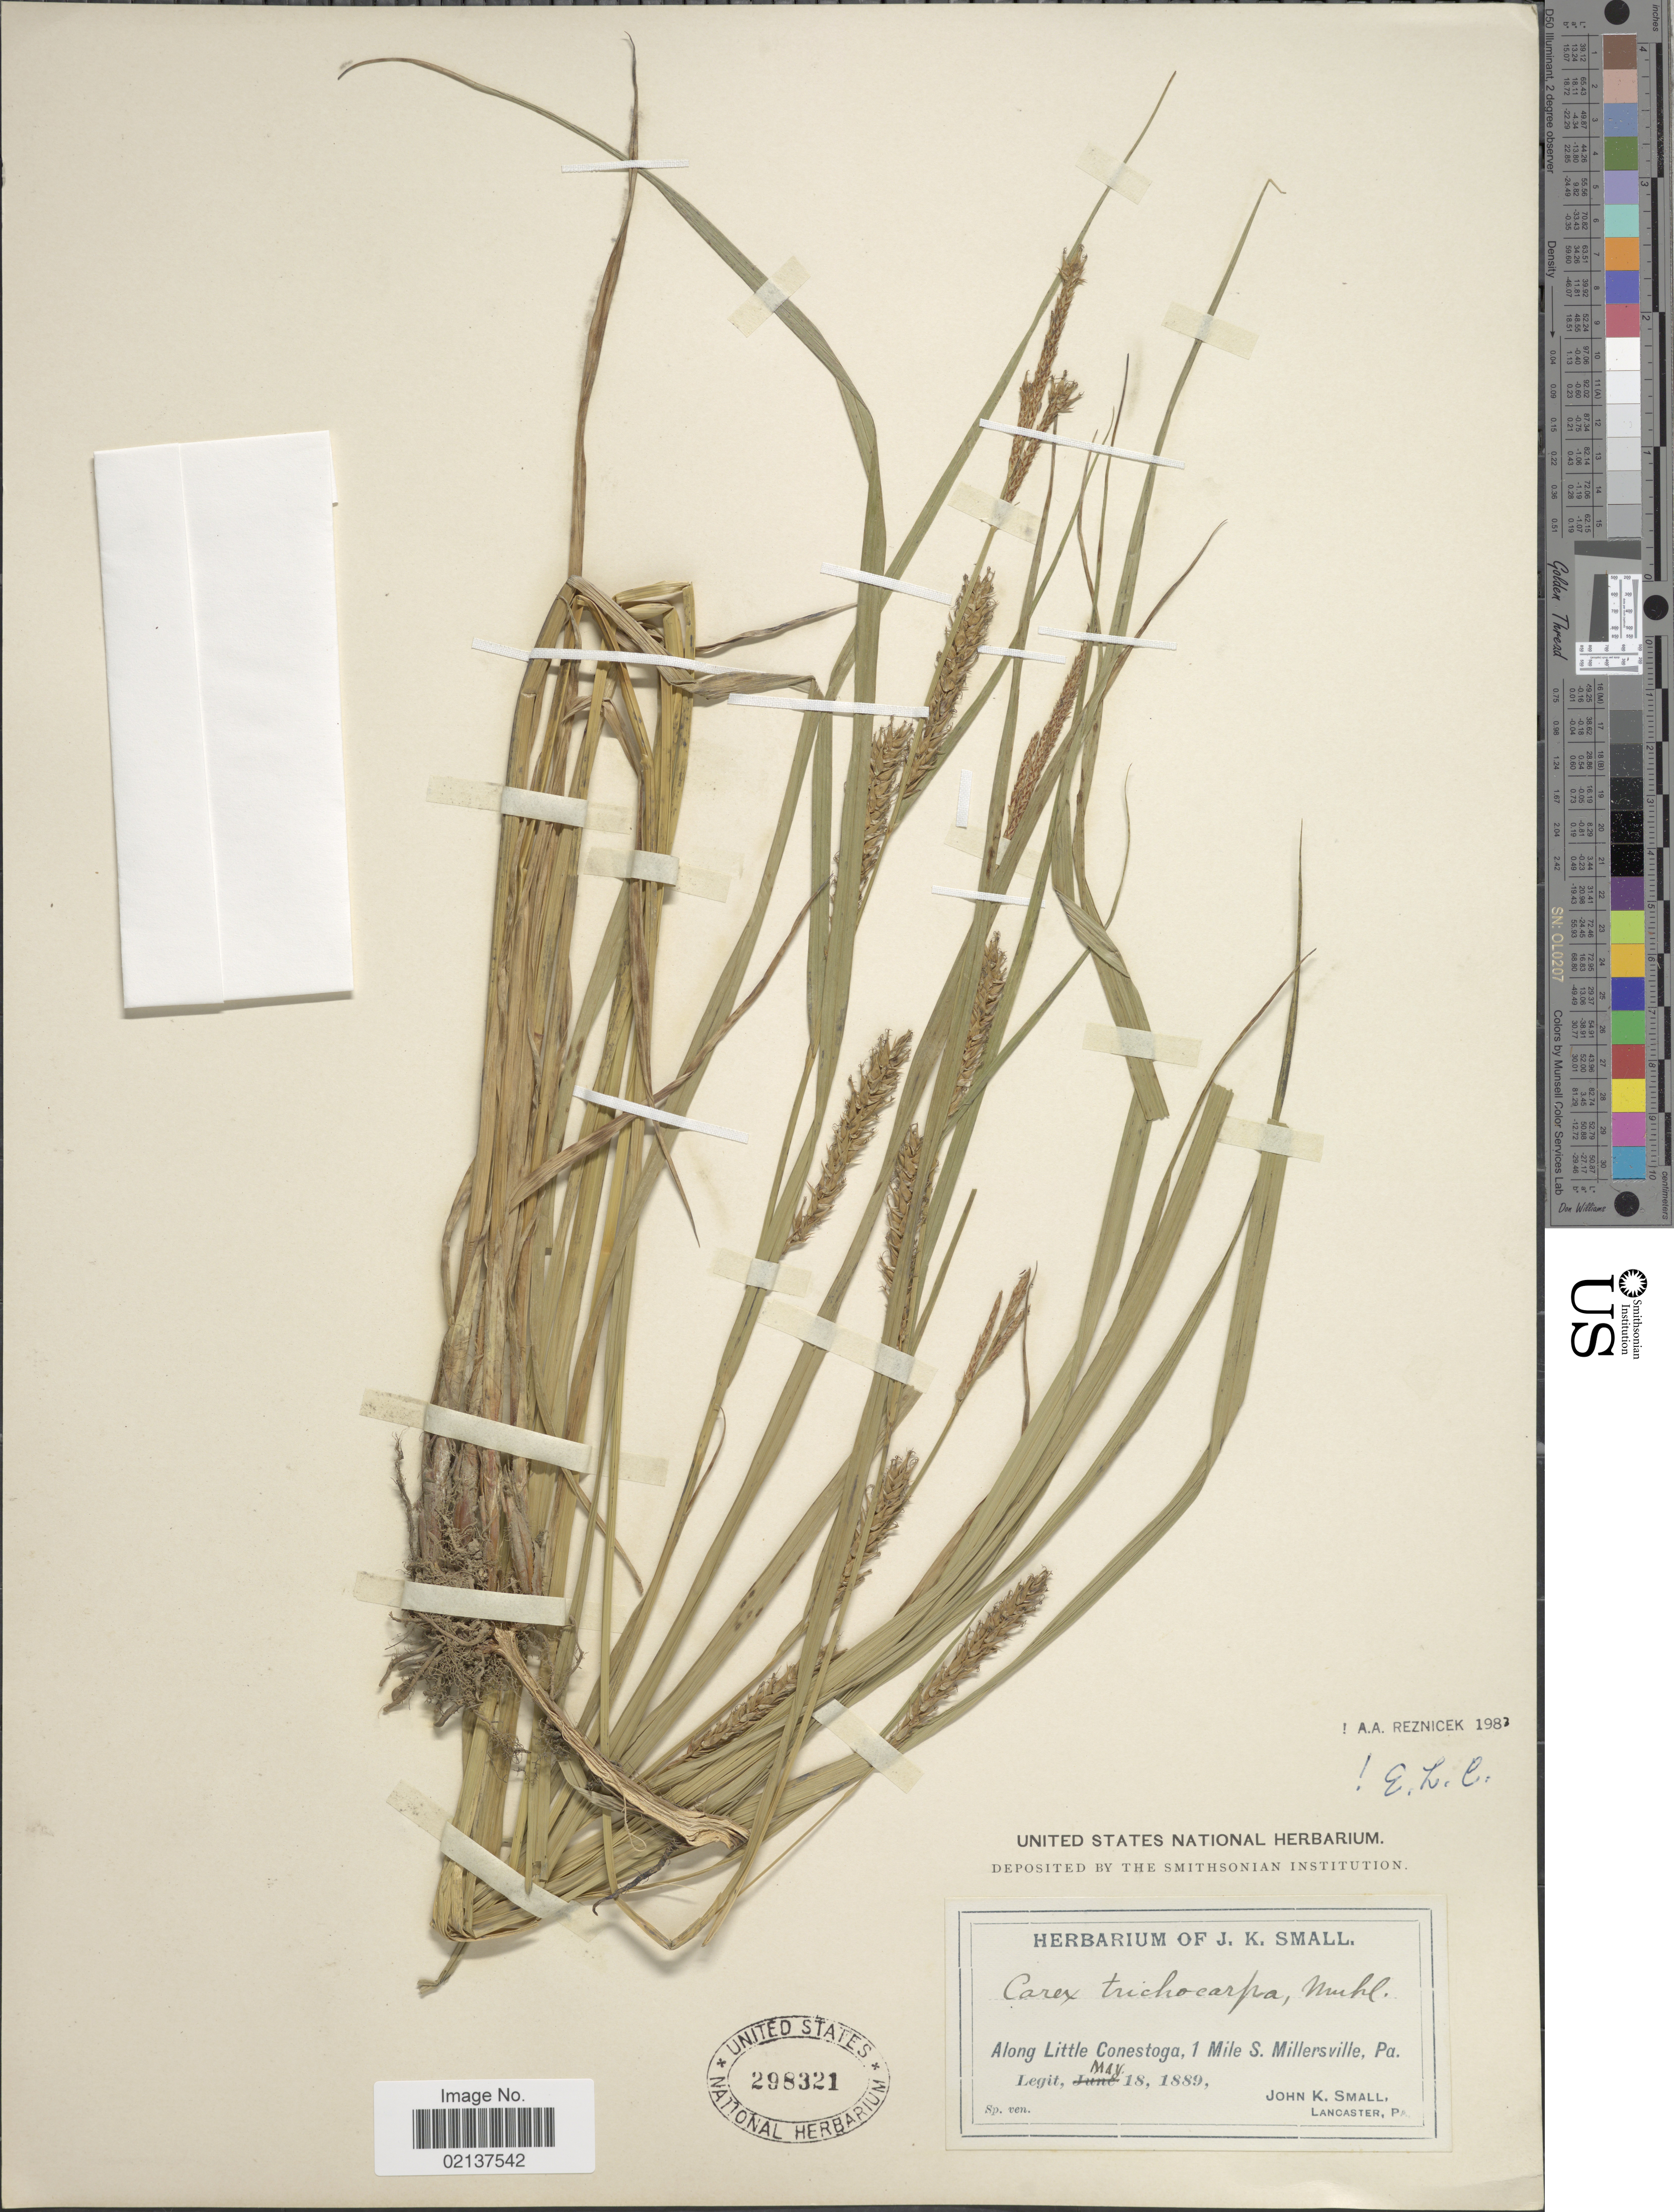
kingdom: Plantae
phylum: Tracheophyta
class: Liliopsida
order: Poales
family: Cyperaceae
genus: Carex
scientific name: Carex trichocarpa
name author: Muhl. ex Willd.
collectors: J. K. Small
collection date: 1889-05-18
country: United States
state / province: Pennsylvania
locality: Along Little Conestoga, 1 mile S Millersville, Pa.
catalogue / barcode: US 298321